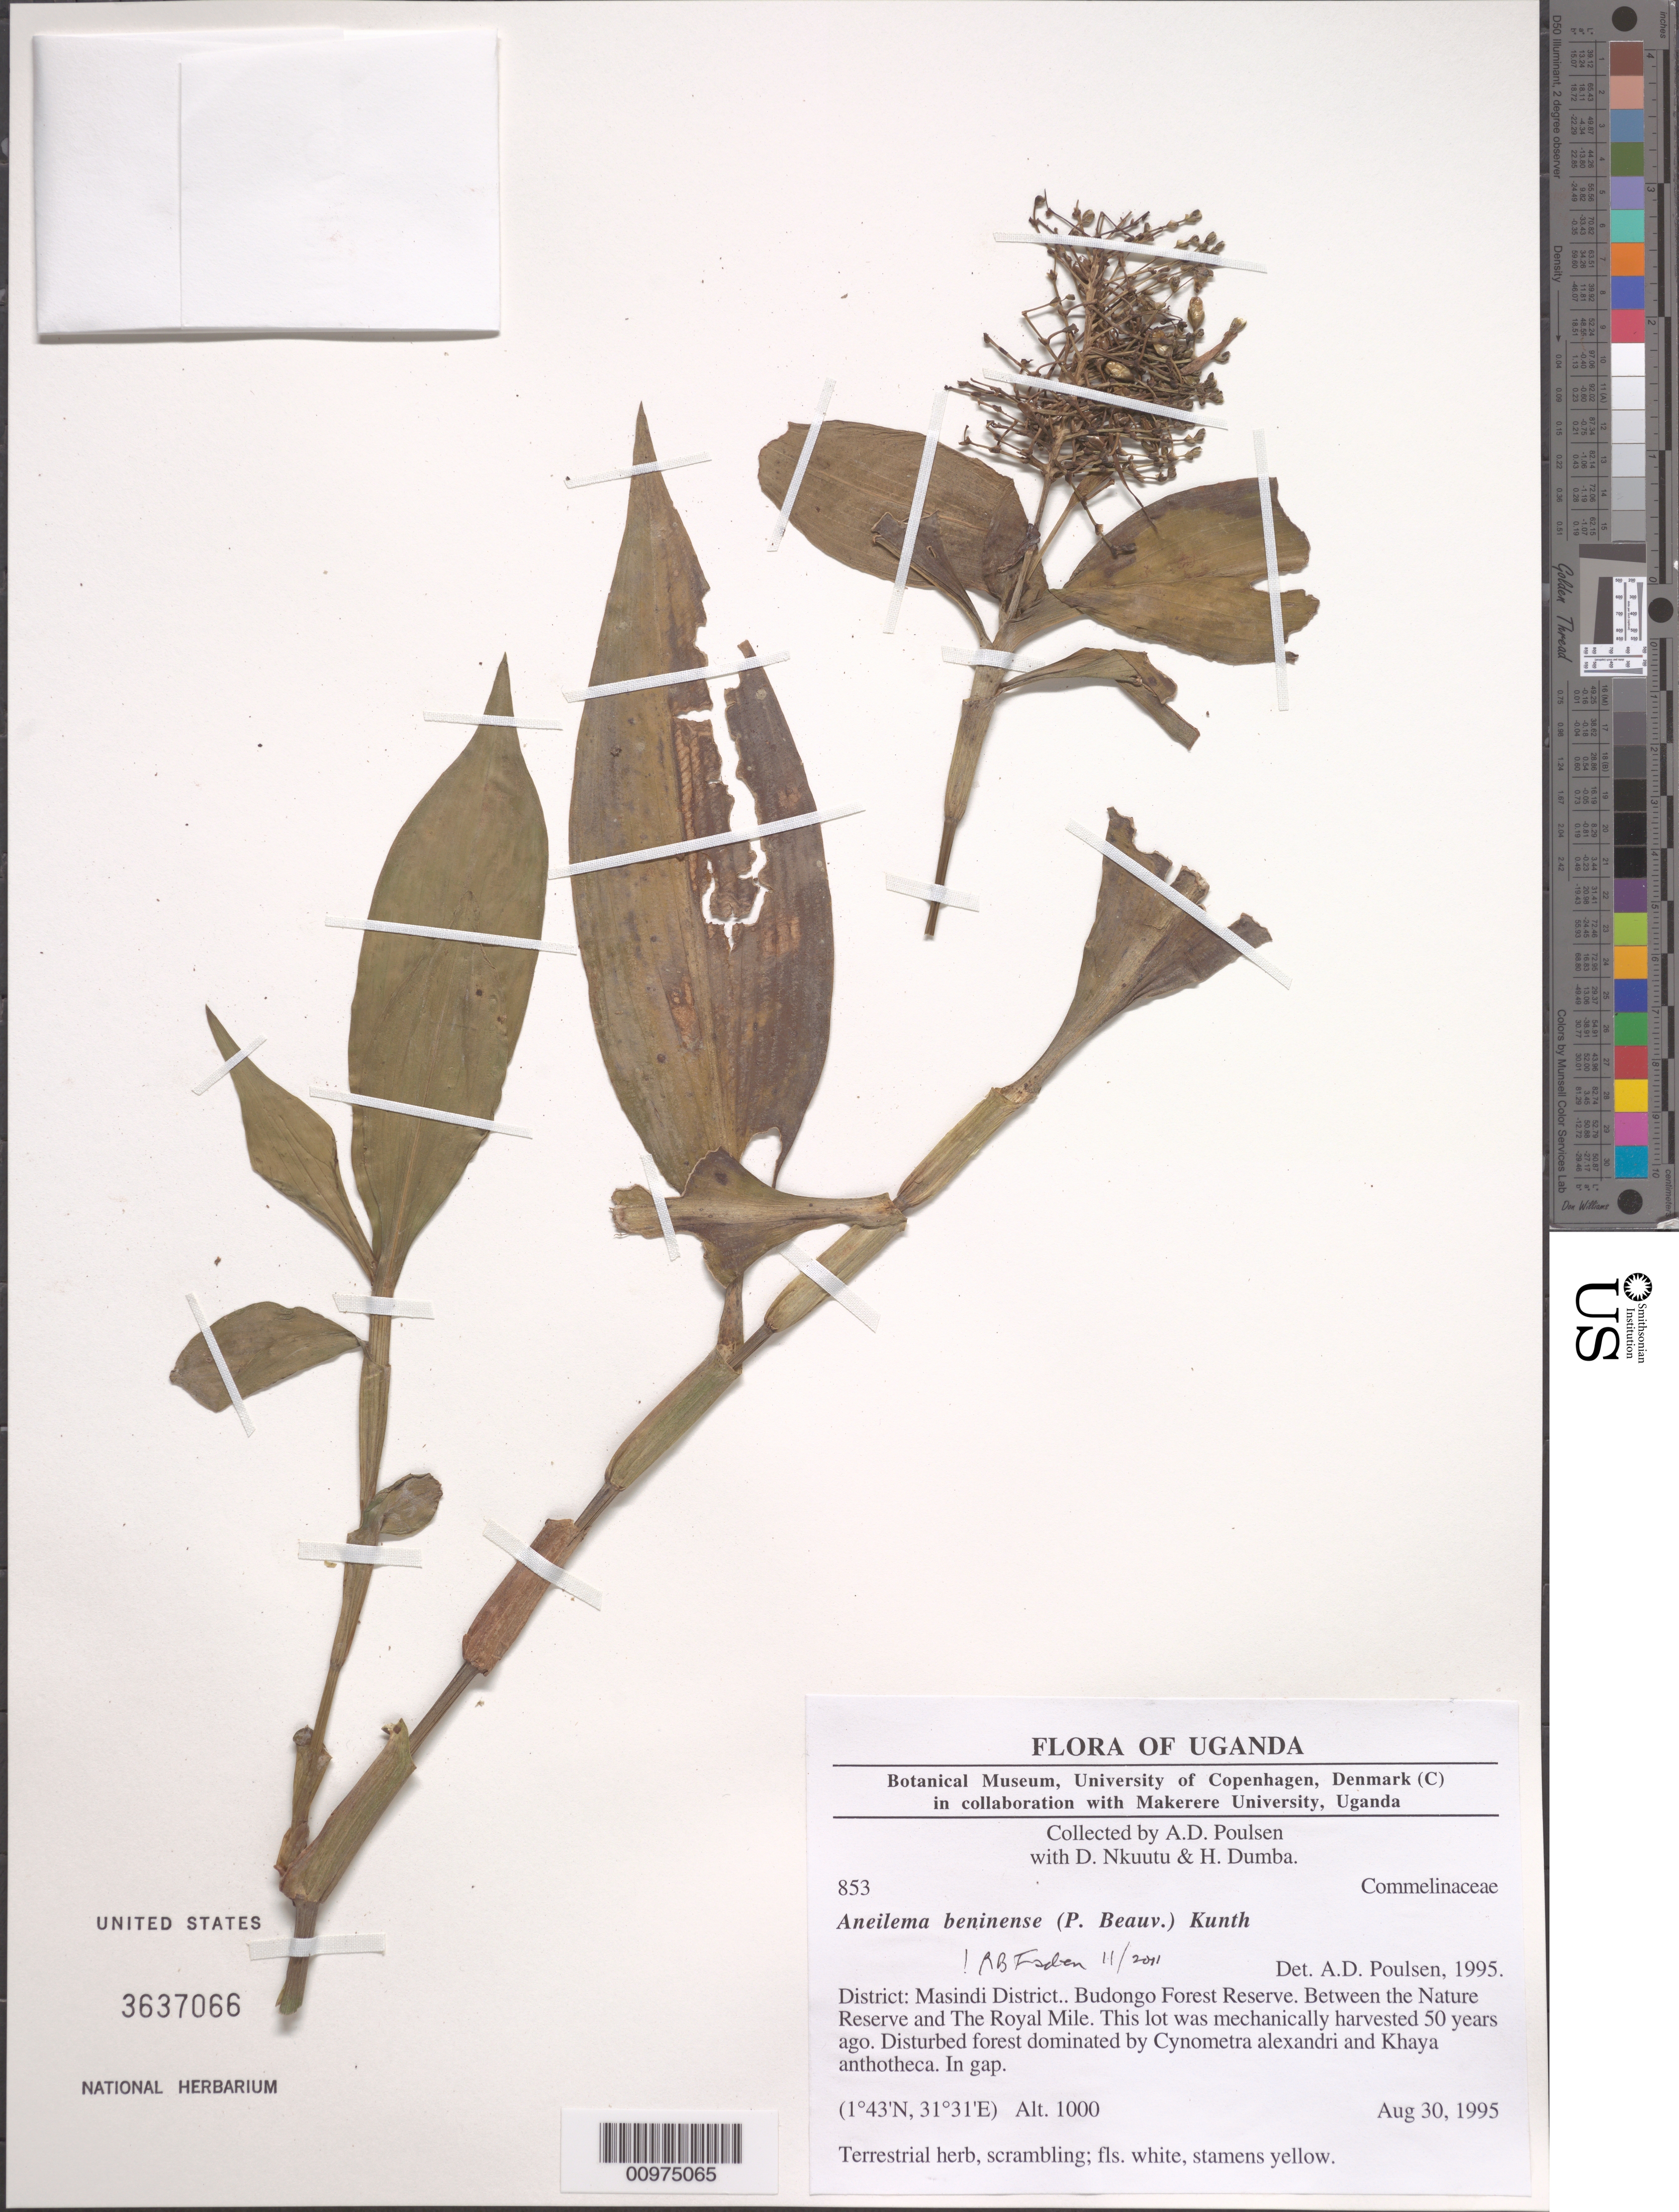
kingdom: Plantae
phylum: Tracheophyta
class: Liliopsida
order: Commelinales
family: Commelinaceae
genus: Aneilema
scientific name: Aneilema beniniense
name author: (P. Beauv.) Kunth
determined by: Faden, Robert B., (US), Smithsonian Institution - National Museum of Natural History (UNITED STATES)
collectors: A. Poulsen, D. Nkuutu & H. Dumba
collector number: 853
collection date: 1995-08-30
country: Uganda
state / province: Western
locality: Budongo Forest Reserve. Between the Nature Reserve and The Royal Mile. This lot was mechanically harvested 50 years ago.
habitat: Disturbed forest dominated by Cynometra alexandri and Khaya anthotheca. In gap.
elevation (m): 1000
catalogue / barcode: US 3637066